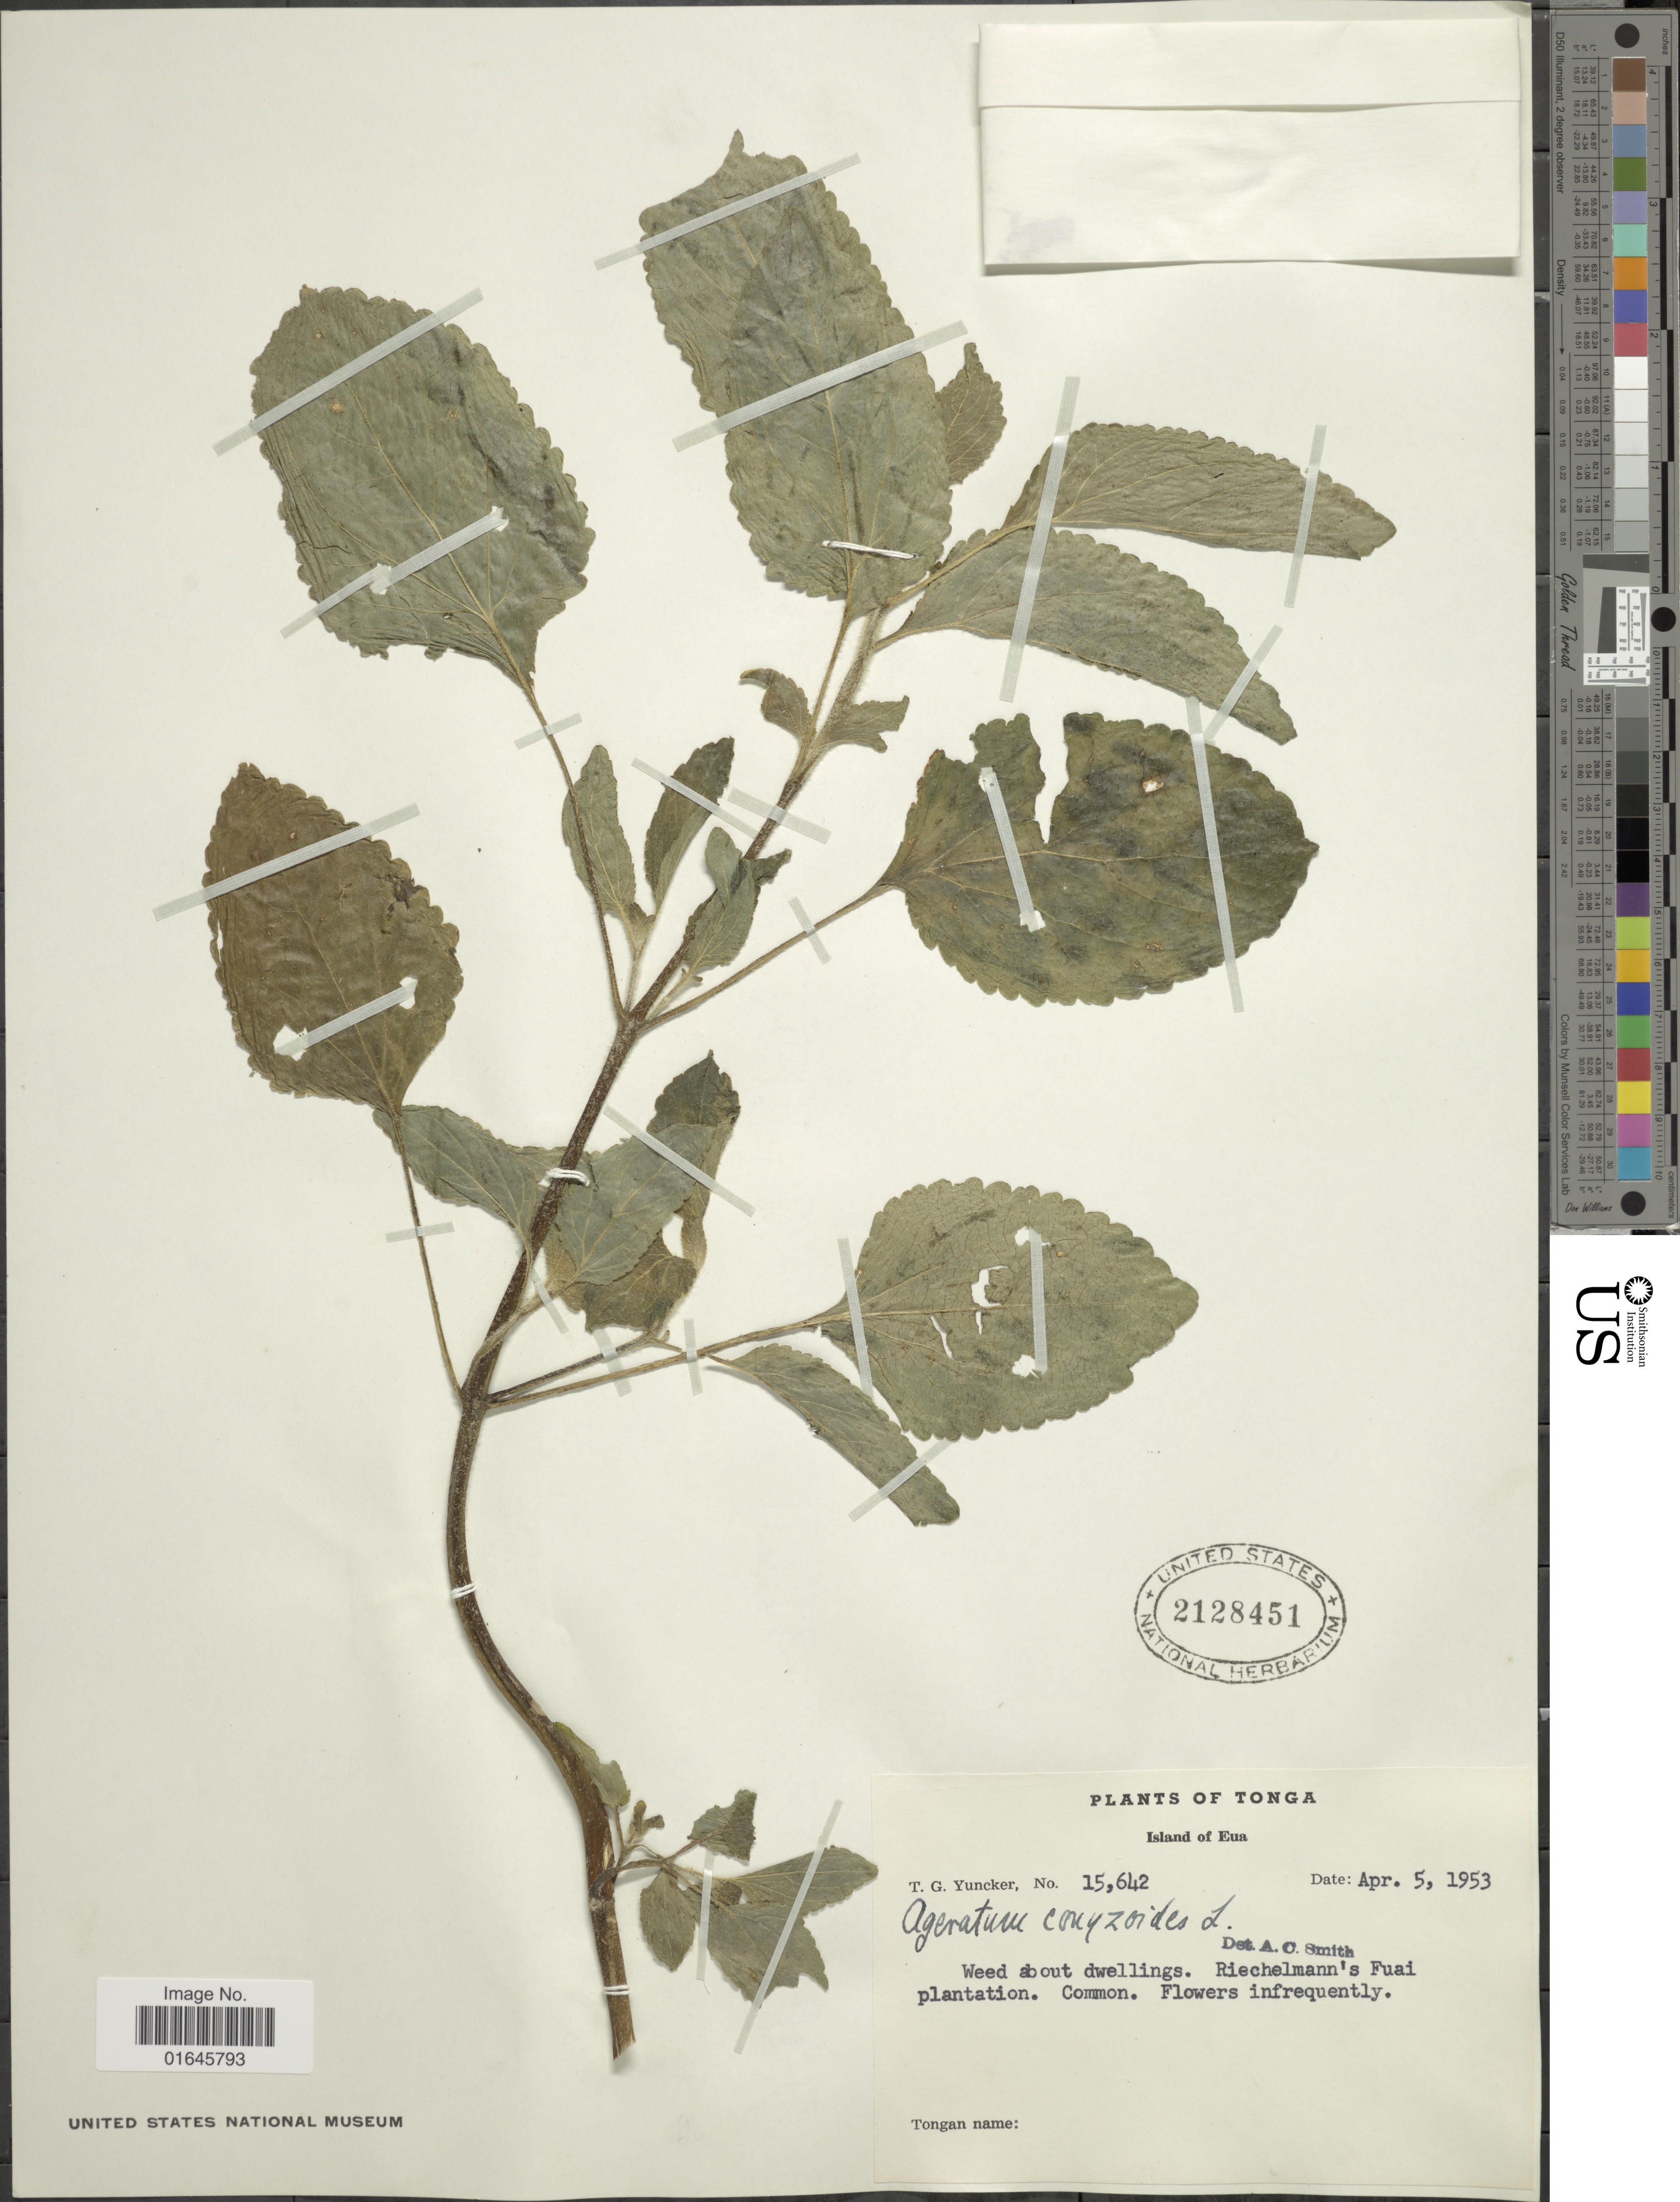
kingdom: Plantae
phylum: Tracheophyta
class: Magnoliopsida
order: Asterales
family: Asteraceae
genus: Ageratum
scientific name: Ageratum conyzoides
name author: L.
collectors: T. G. Yuncker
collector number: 15642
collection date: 1953-04-05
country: Tonga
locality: Island of Eua, Riechelmann's Fuai plantation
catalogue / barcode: US 2128451